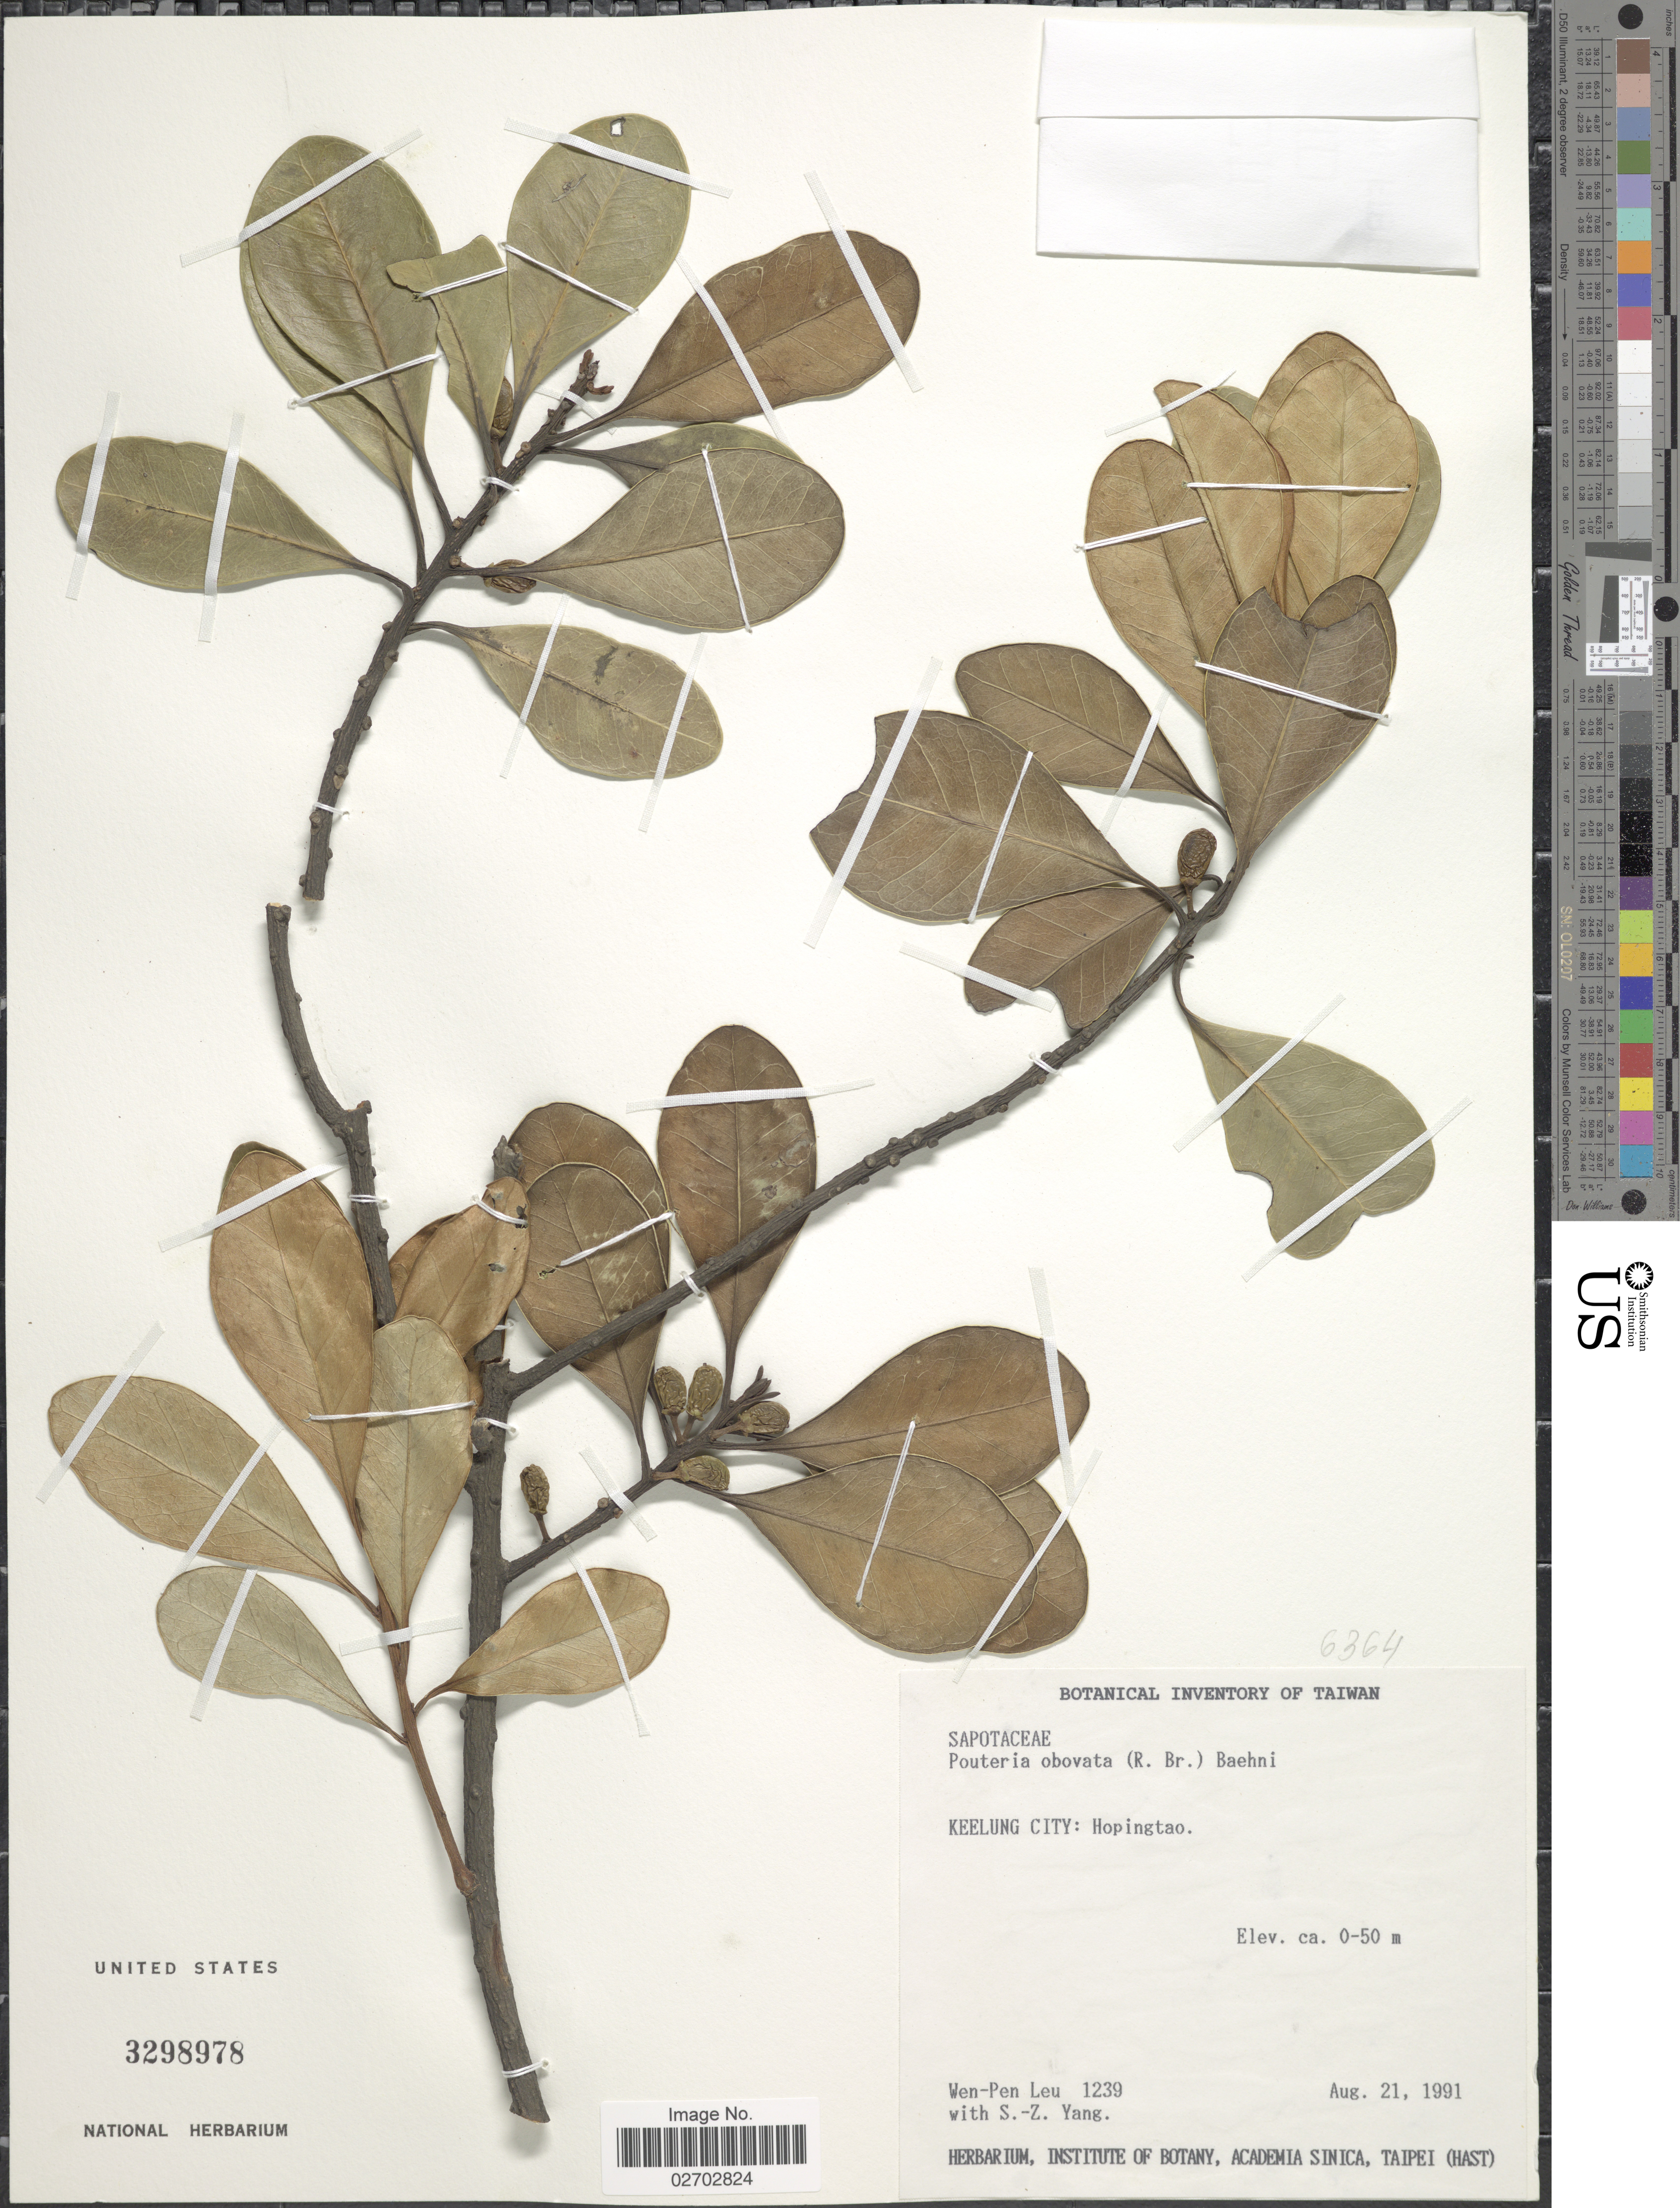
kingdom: Plantae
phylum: Tracheophyta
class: Magnoliopsida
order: Ericales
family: Sapotaceae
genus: Pouteria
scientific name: Pouteria obovata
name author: (R. Br.) Baehni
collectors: W. Leu & S. Yang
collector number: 1239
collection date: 1991-08-21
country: Taiwan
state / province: Keelung City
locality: Hopingtao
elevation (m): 0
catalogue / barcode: US 3298978